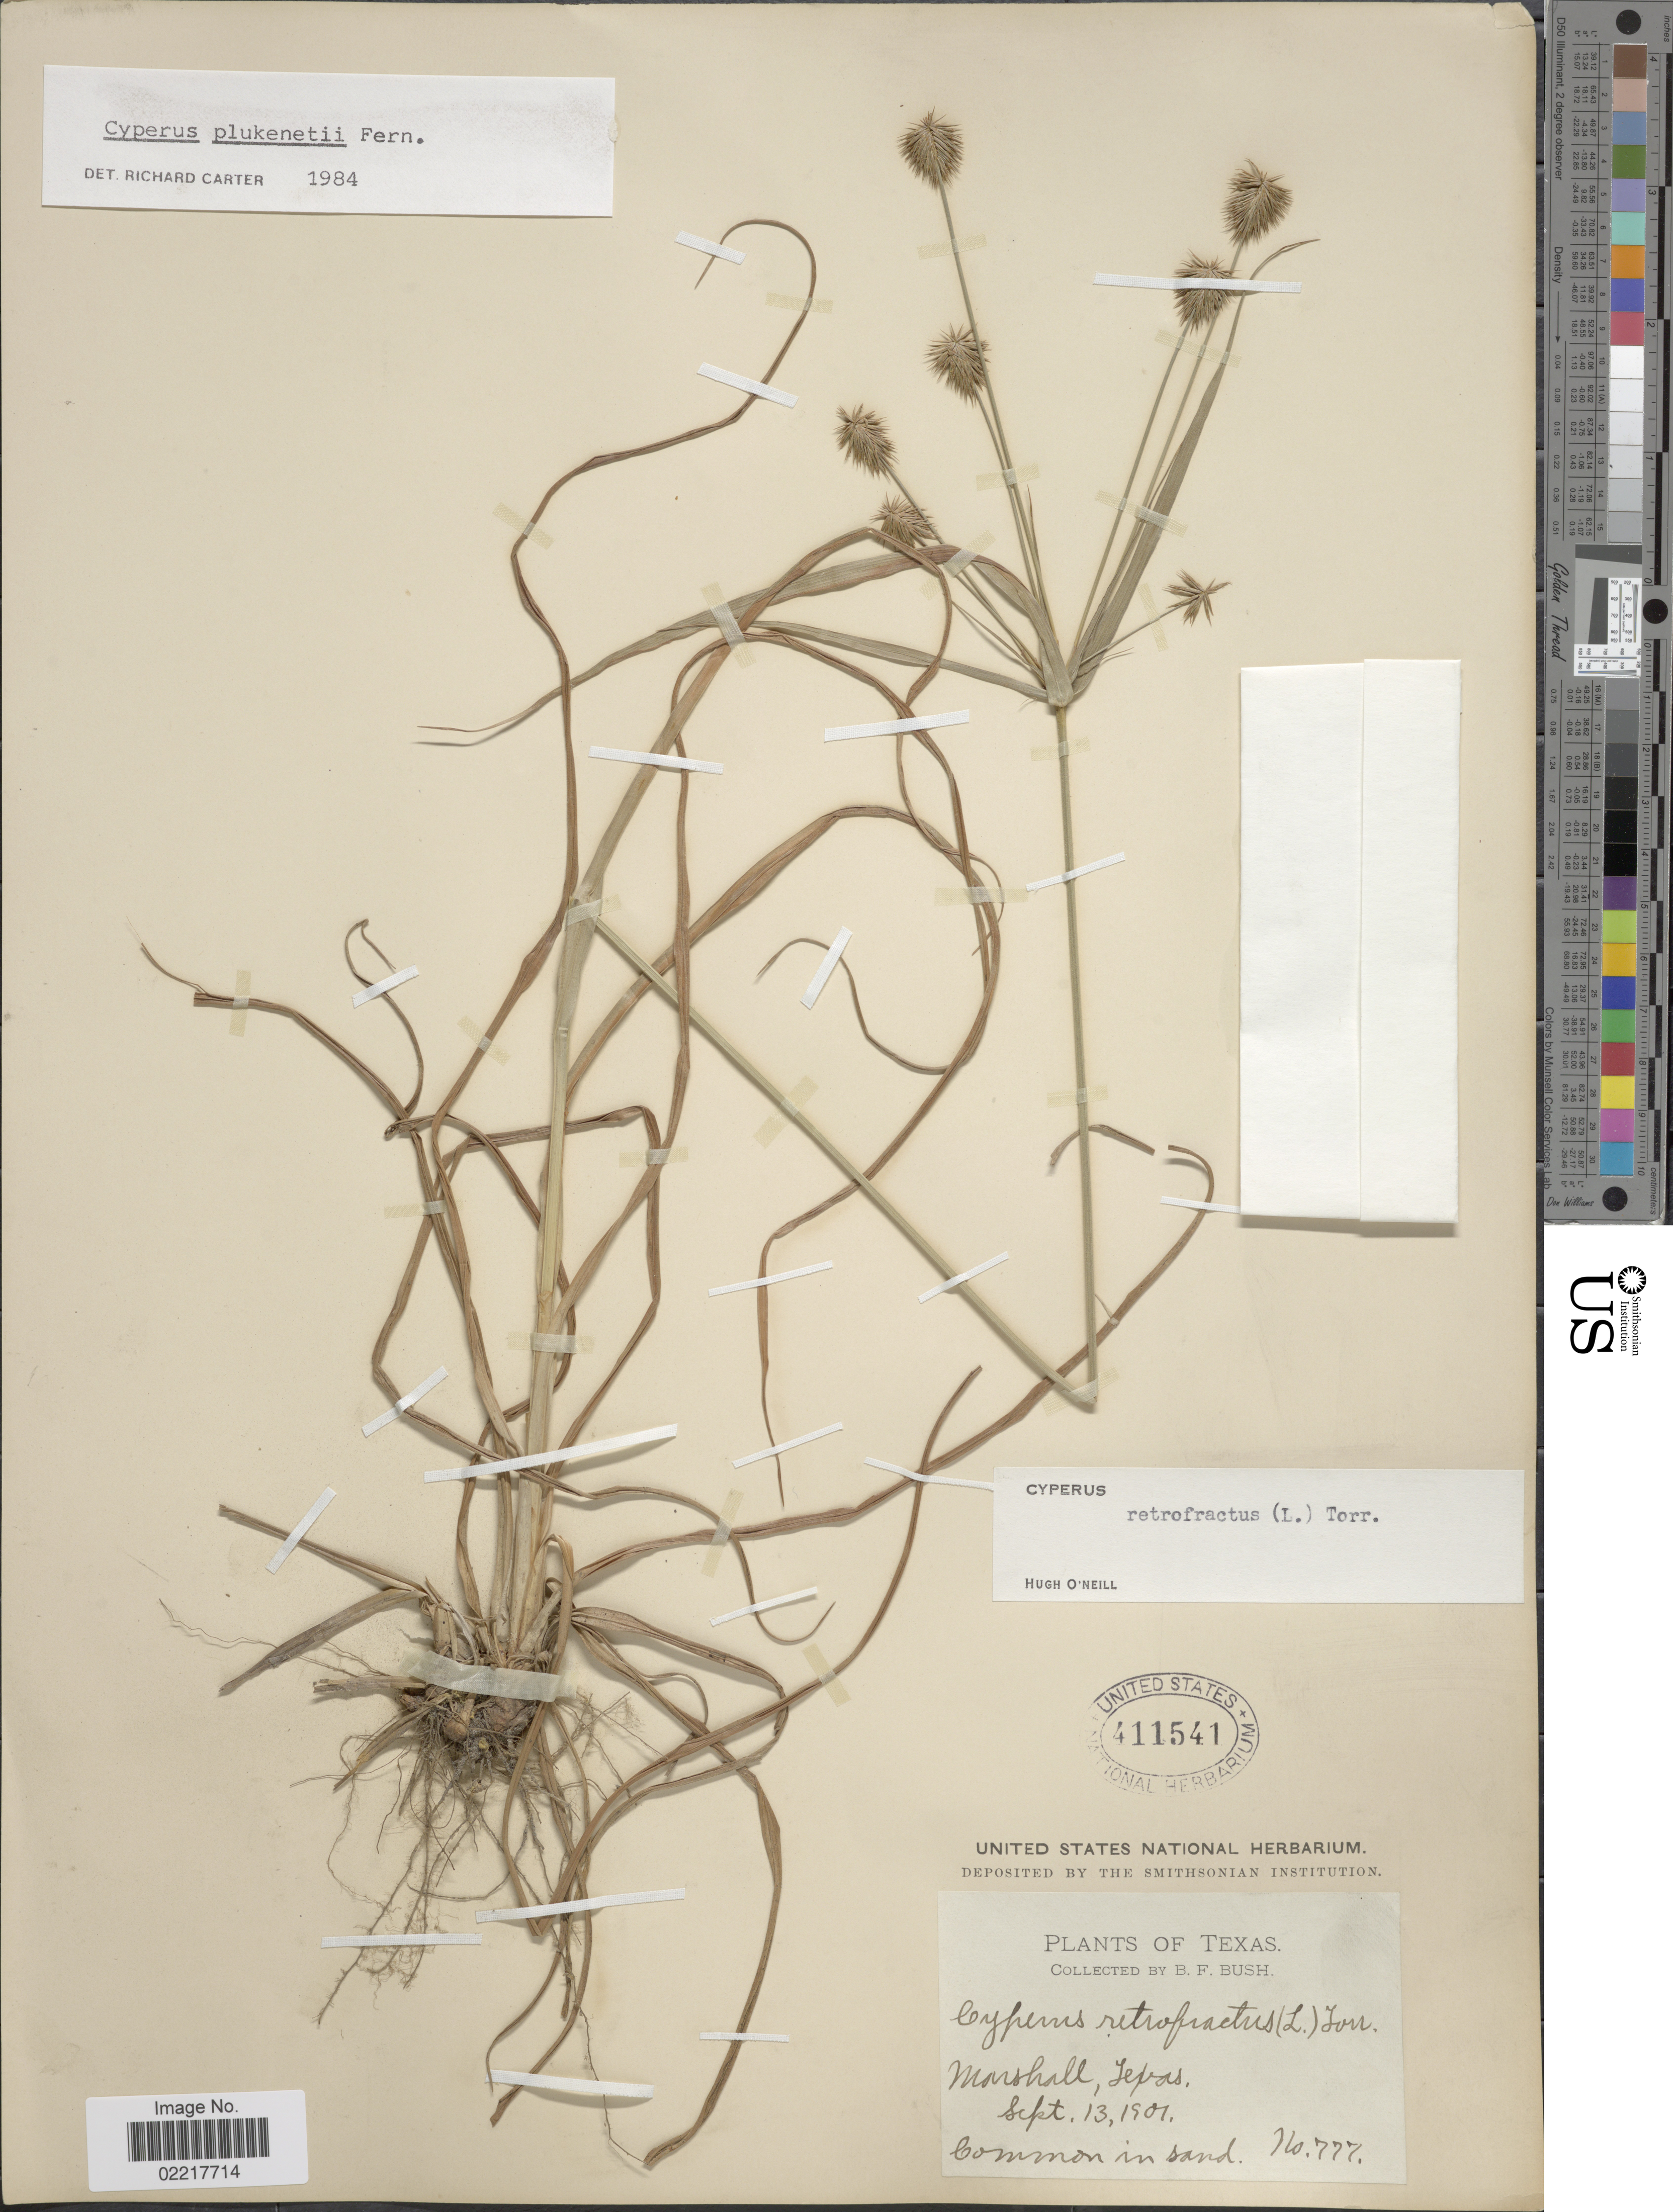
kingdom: Plantae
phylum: Tracheophyta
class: Liliopsida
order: Poales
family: Cyperaceae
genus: Cyperus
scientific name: Cyperus plukenetii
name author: Fernald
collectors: B. F. Bush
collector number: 777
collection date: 1901-09-13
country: United States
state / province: Texas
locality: Marshall, Texas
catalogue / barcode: US 411541